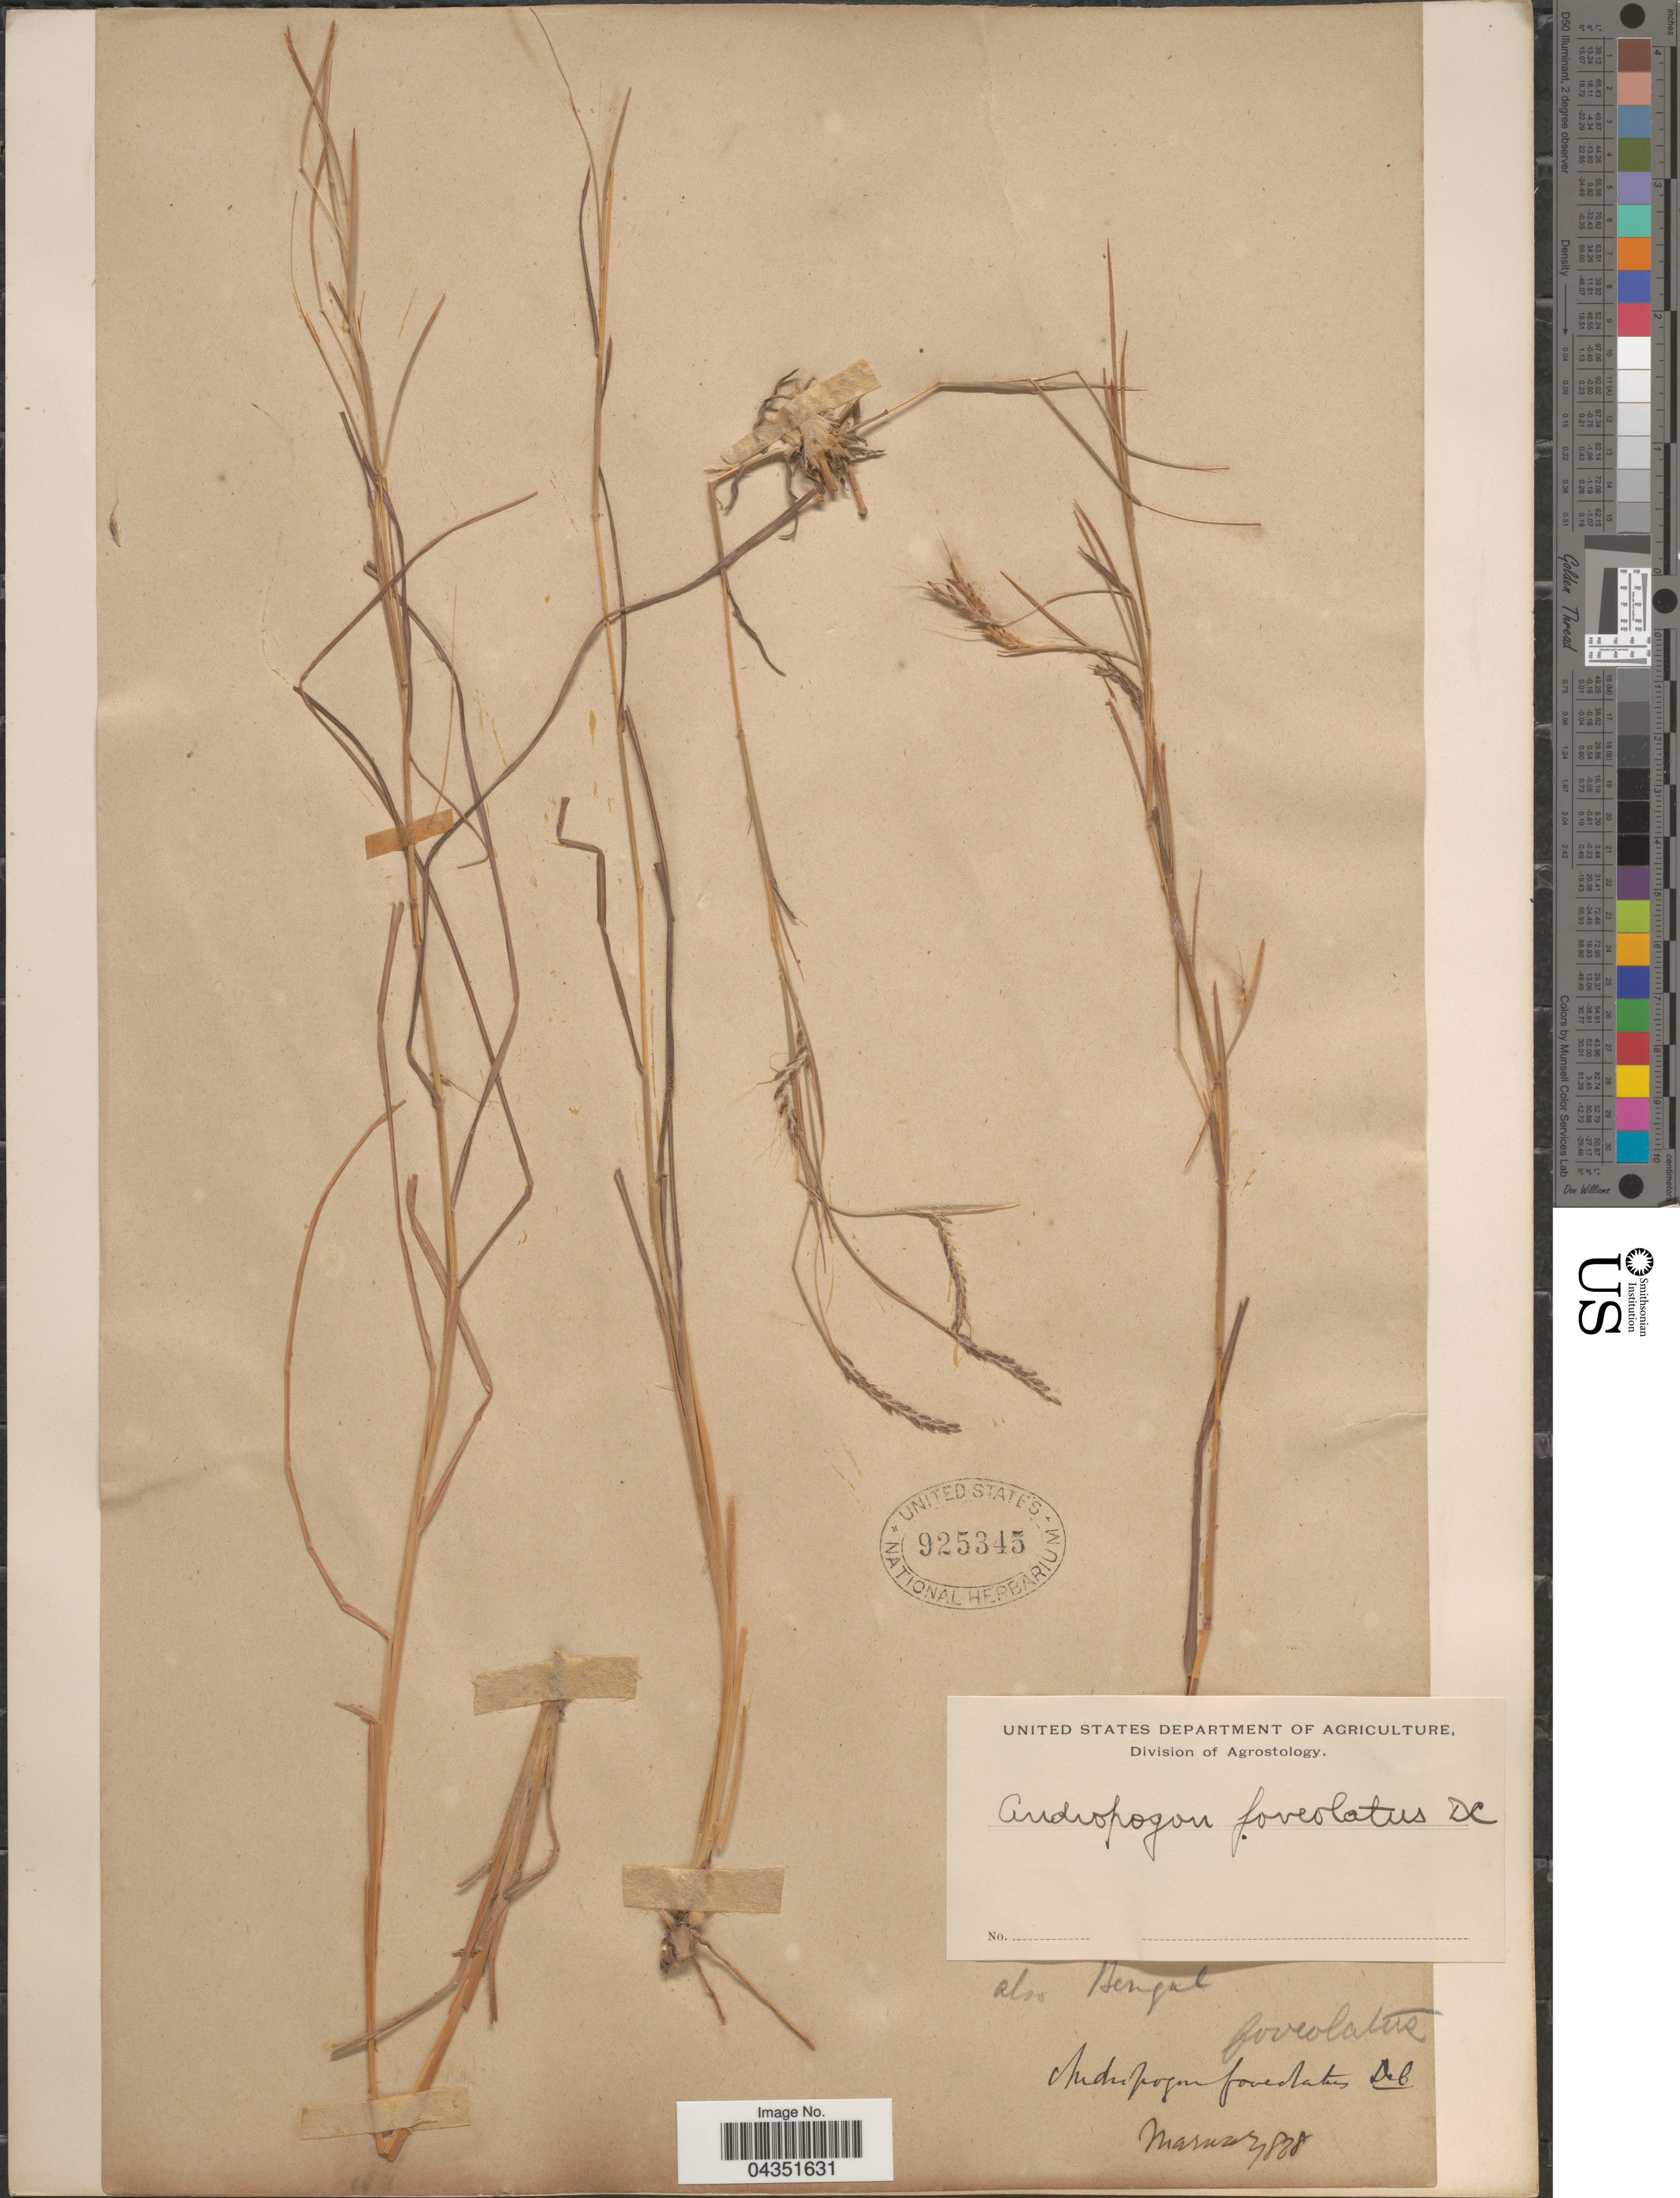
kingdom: Plantae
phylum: Tracheophyta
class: Liliopsida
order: Poales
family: Poaceae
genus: Eremopogon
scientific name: Eremopogon foveolatus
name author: (Delile) Stapf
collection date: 1888-02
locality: Bengal.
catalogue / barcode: US 925345